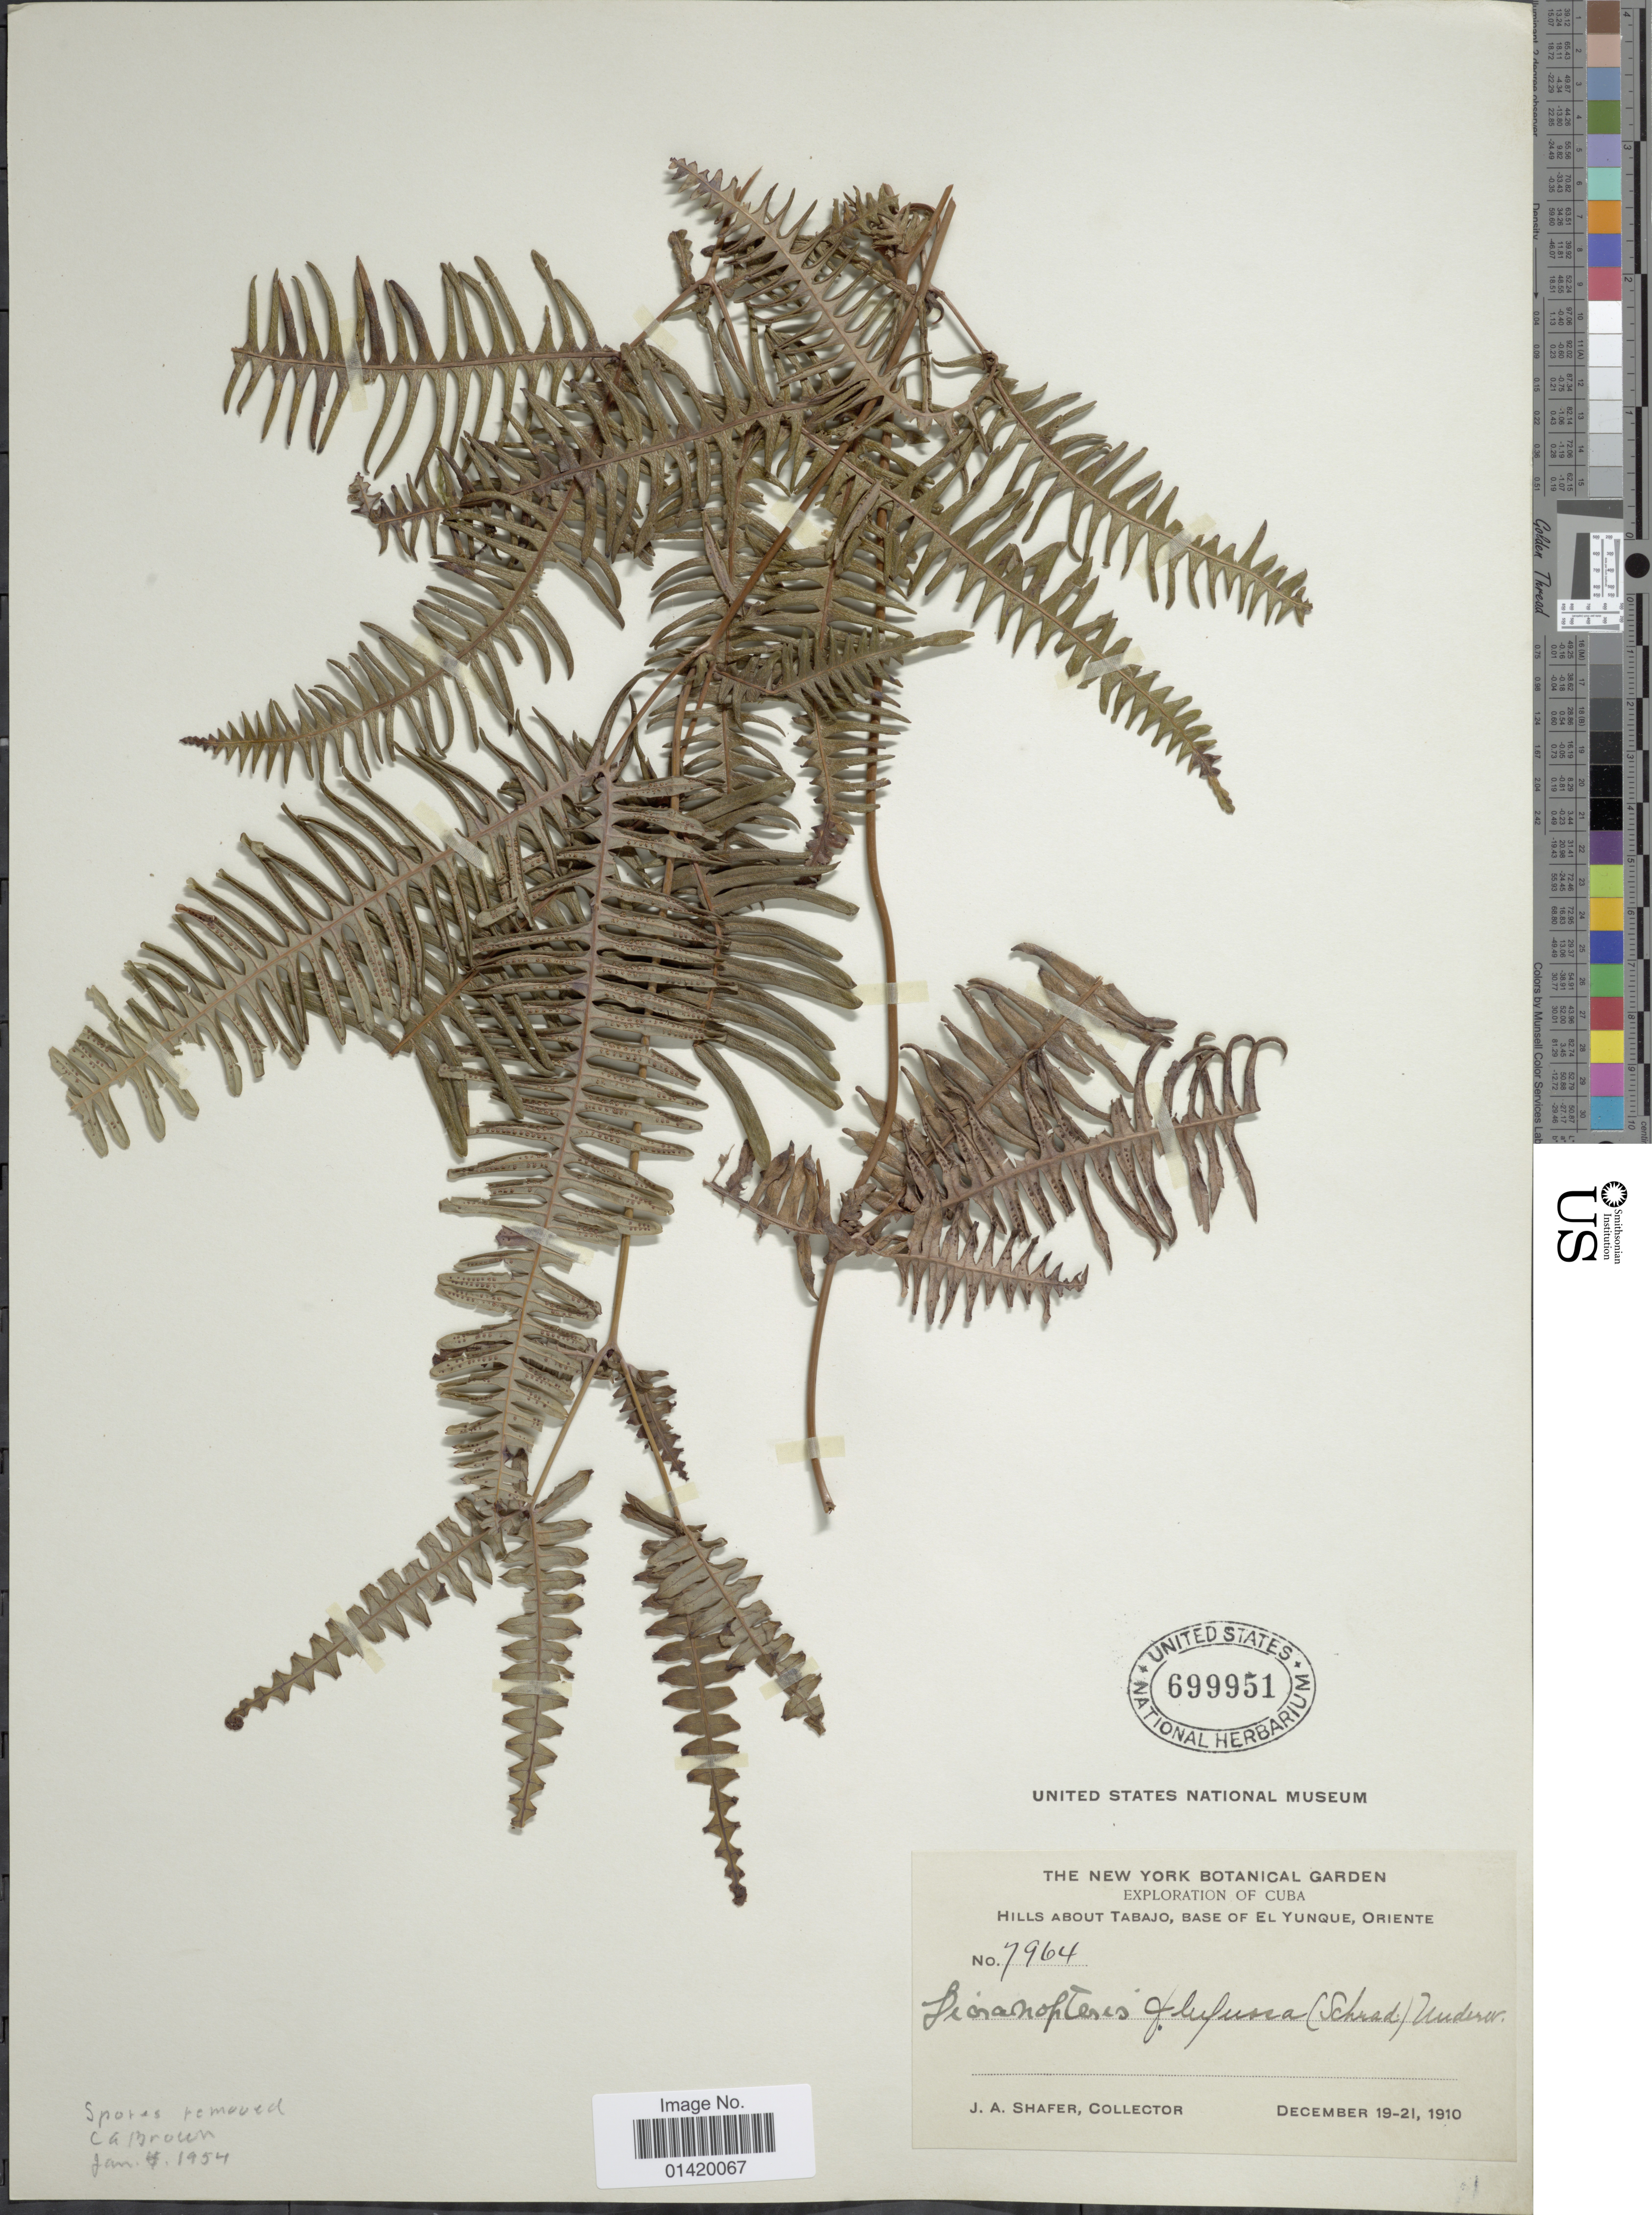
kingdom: Plantae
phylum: Tracheophyta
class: Polypodiopsida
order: Gleicheniales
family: Gleicheniaceae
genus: Dicranopteris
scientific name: Dicranopteris flexuosa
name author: (Schrad.) Underw.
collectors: J. A. Shafer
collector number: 7964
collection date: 1910-12-19/1910-12-21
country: Cuba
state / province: Oriente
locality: Hills about Tabajo, base of El Yunque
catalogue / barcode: US 699951